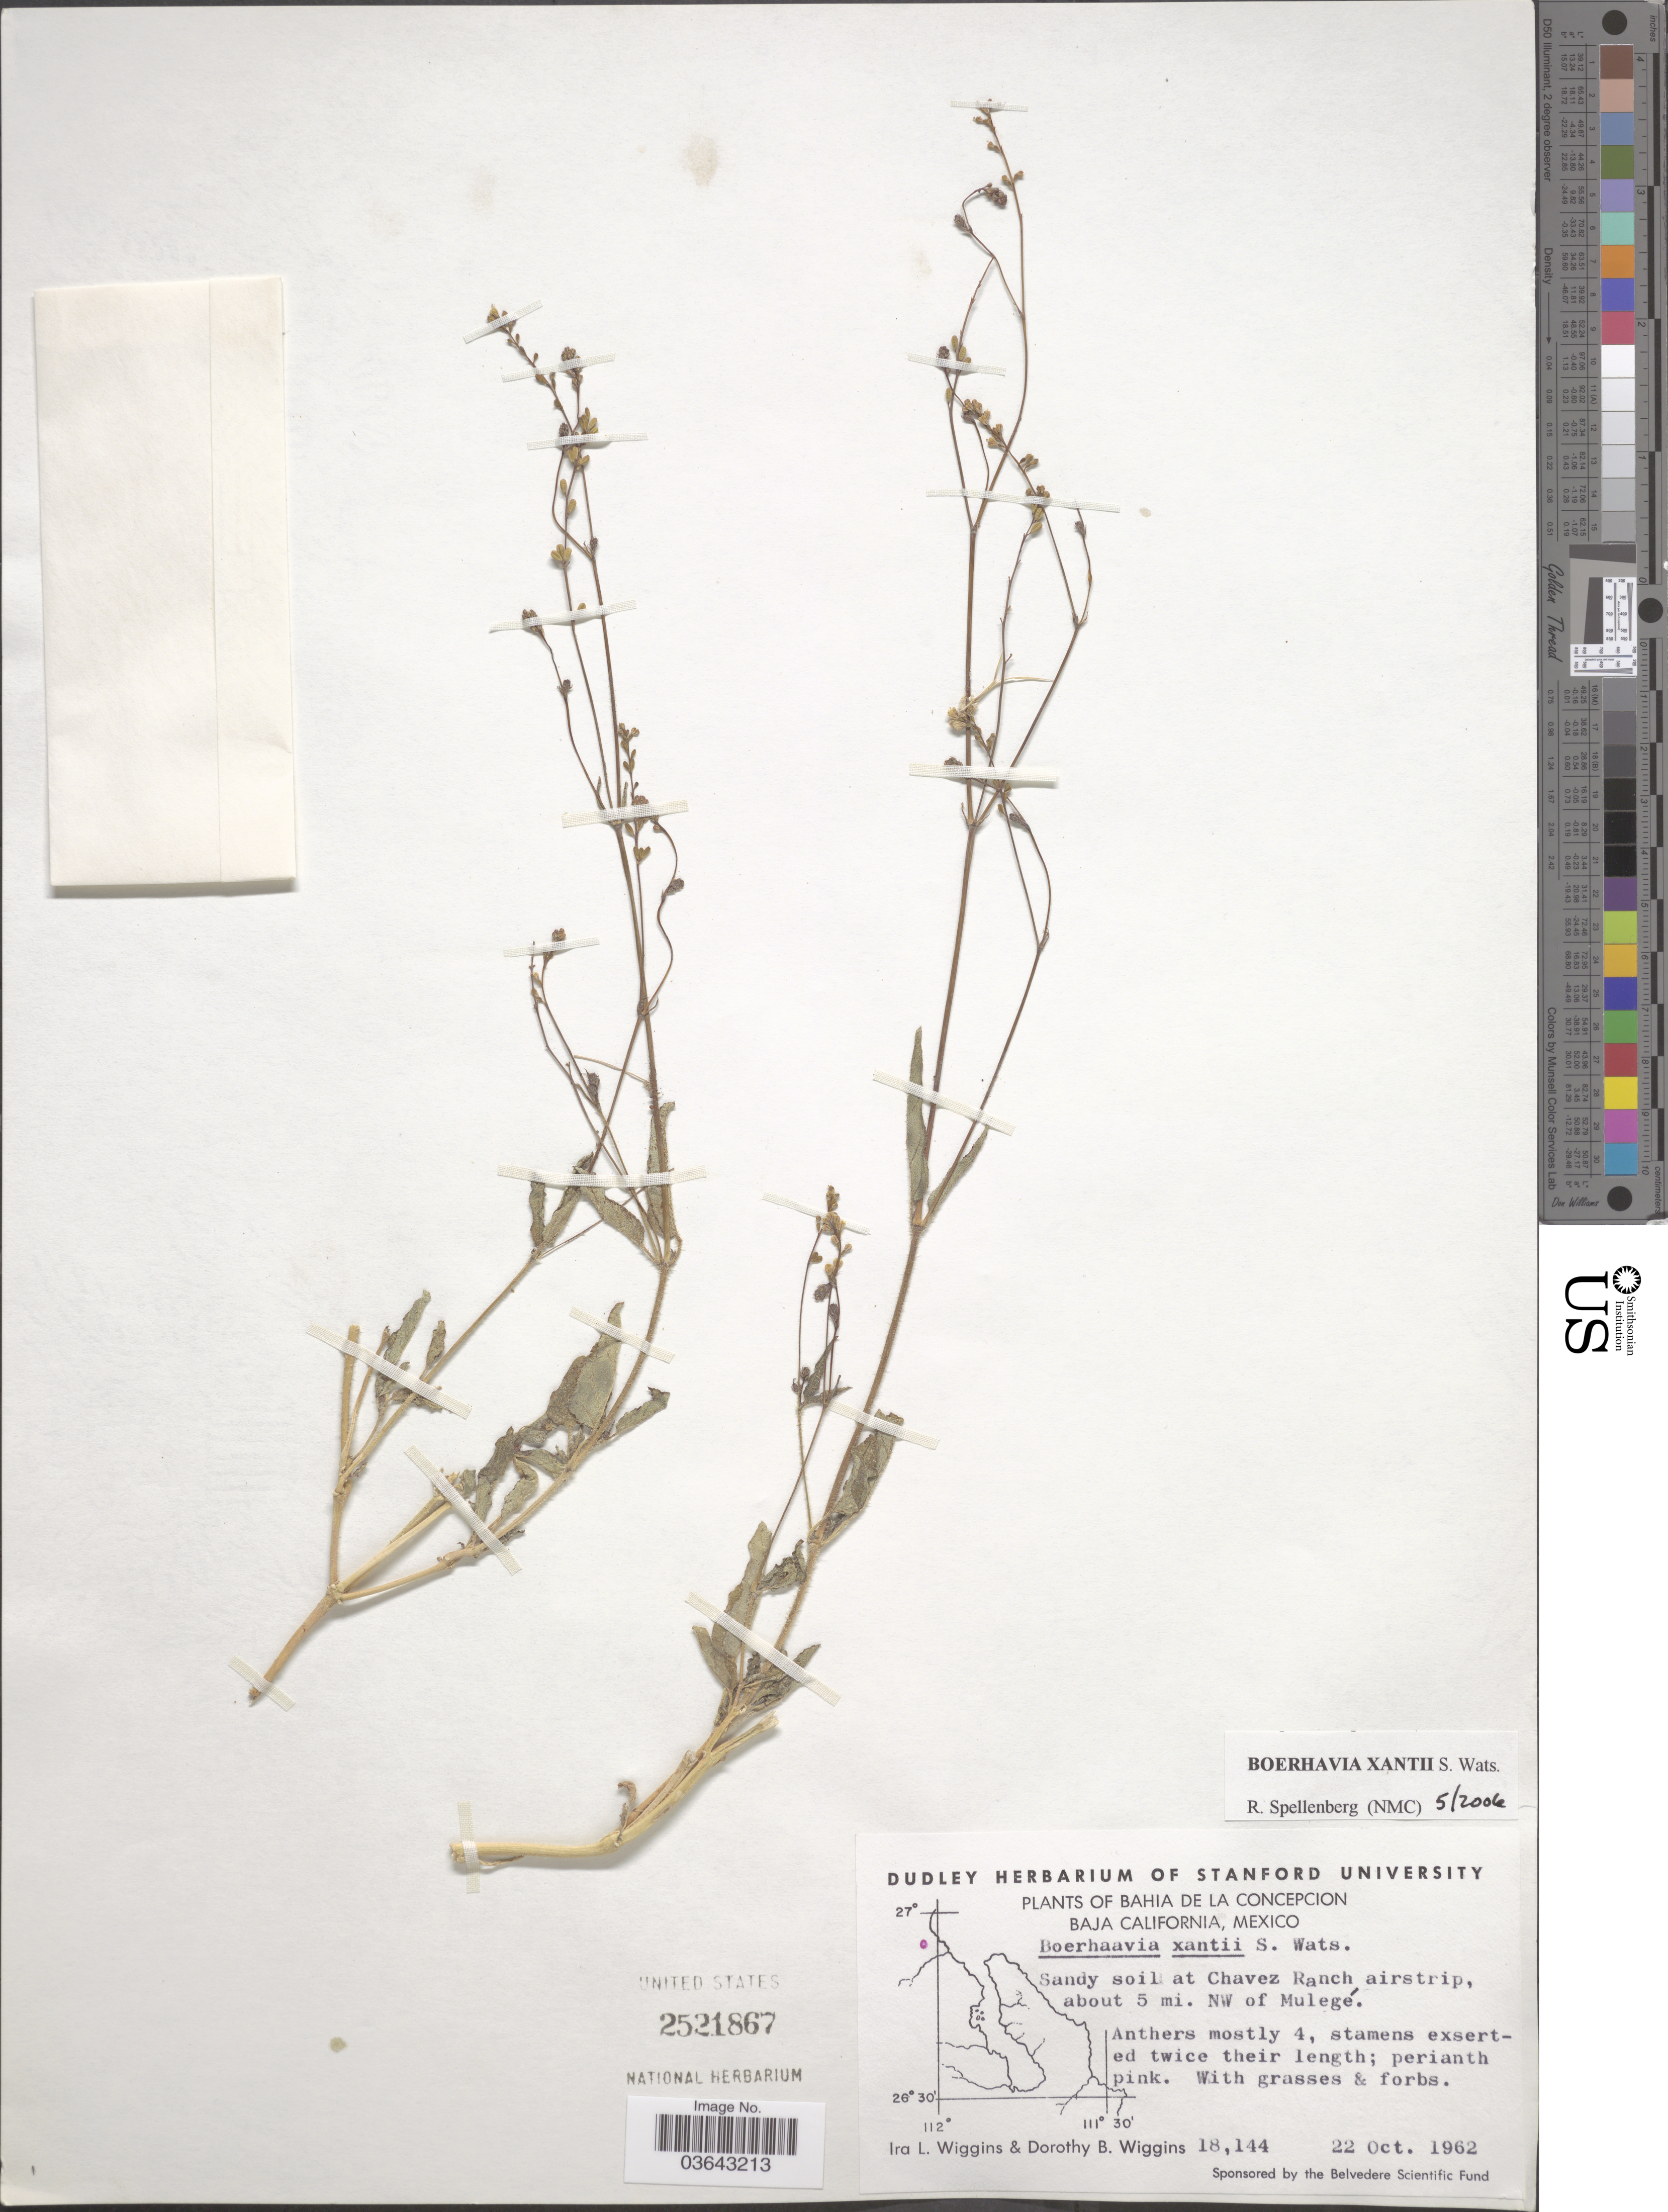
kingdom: Plantae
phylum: Tracheophyta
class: Magnoliopsida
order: Caryophyllales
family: Nyctaginaceae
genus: Boerhavia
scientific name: Boerhavia xanti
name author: S. Watson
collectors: I. L. Wiggins & D. B. Wiggins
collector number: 18144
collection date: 1962-10-22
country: Mexico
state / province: Baja California Sur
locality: Bahia de la Concepcion. Sandy soil at Chavez Ranch airstrip, about 5 mi. NW of Mulegé.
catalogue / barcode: US 2521867